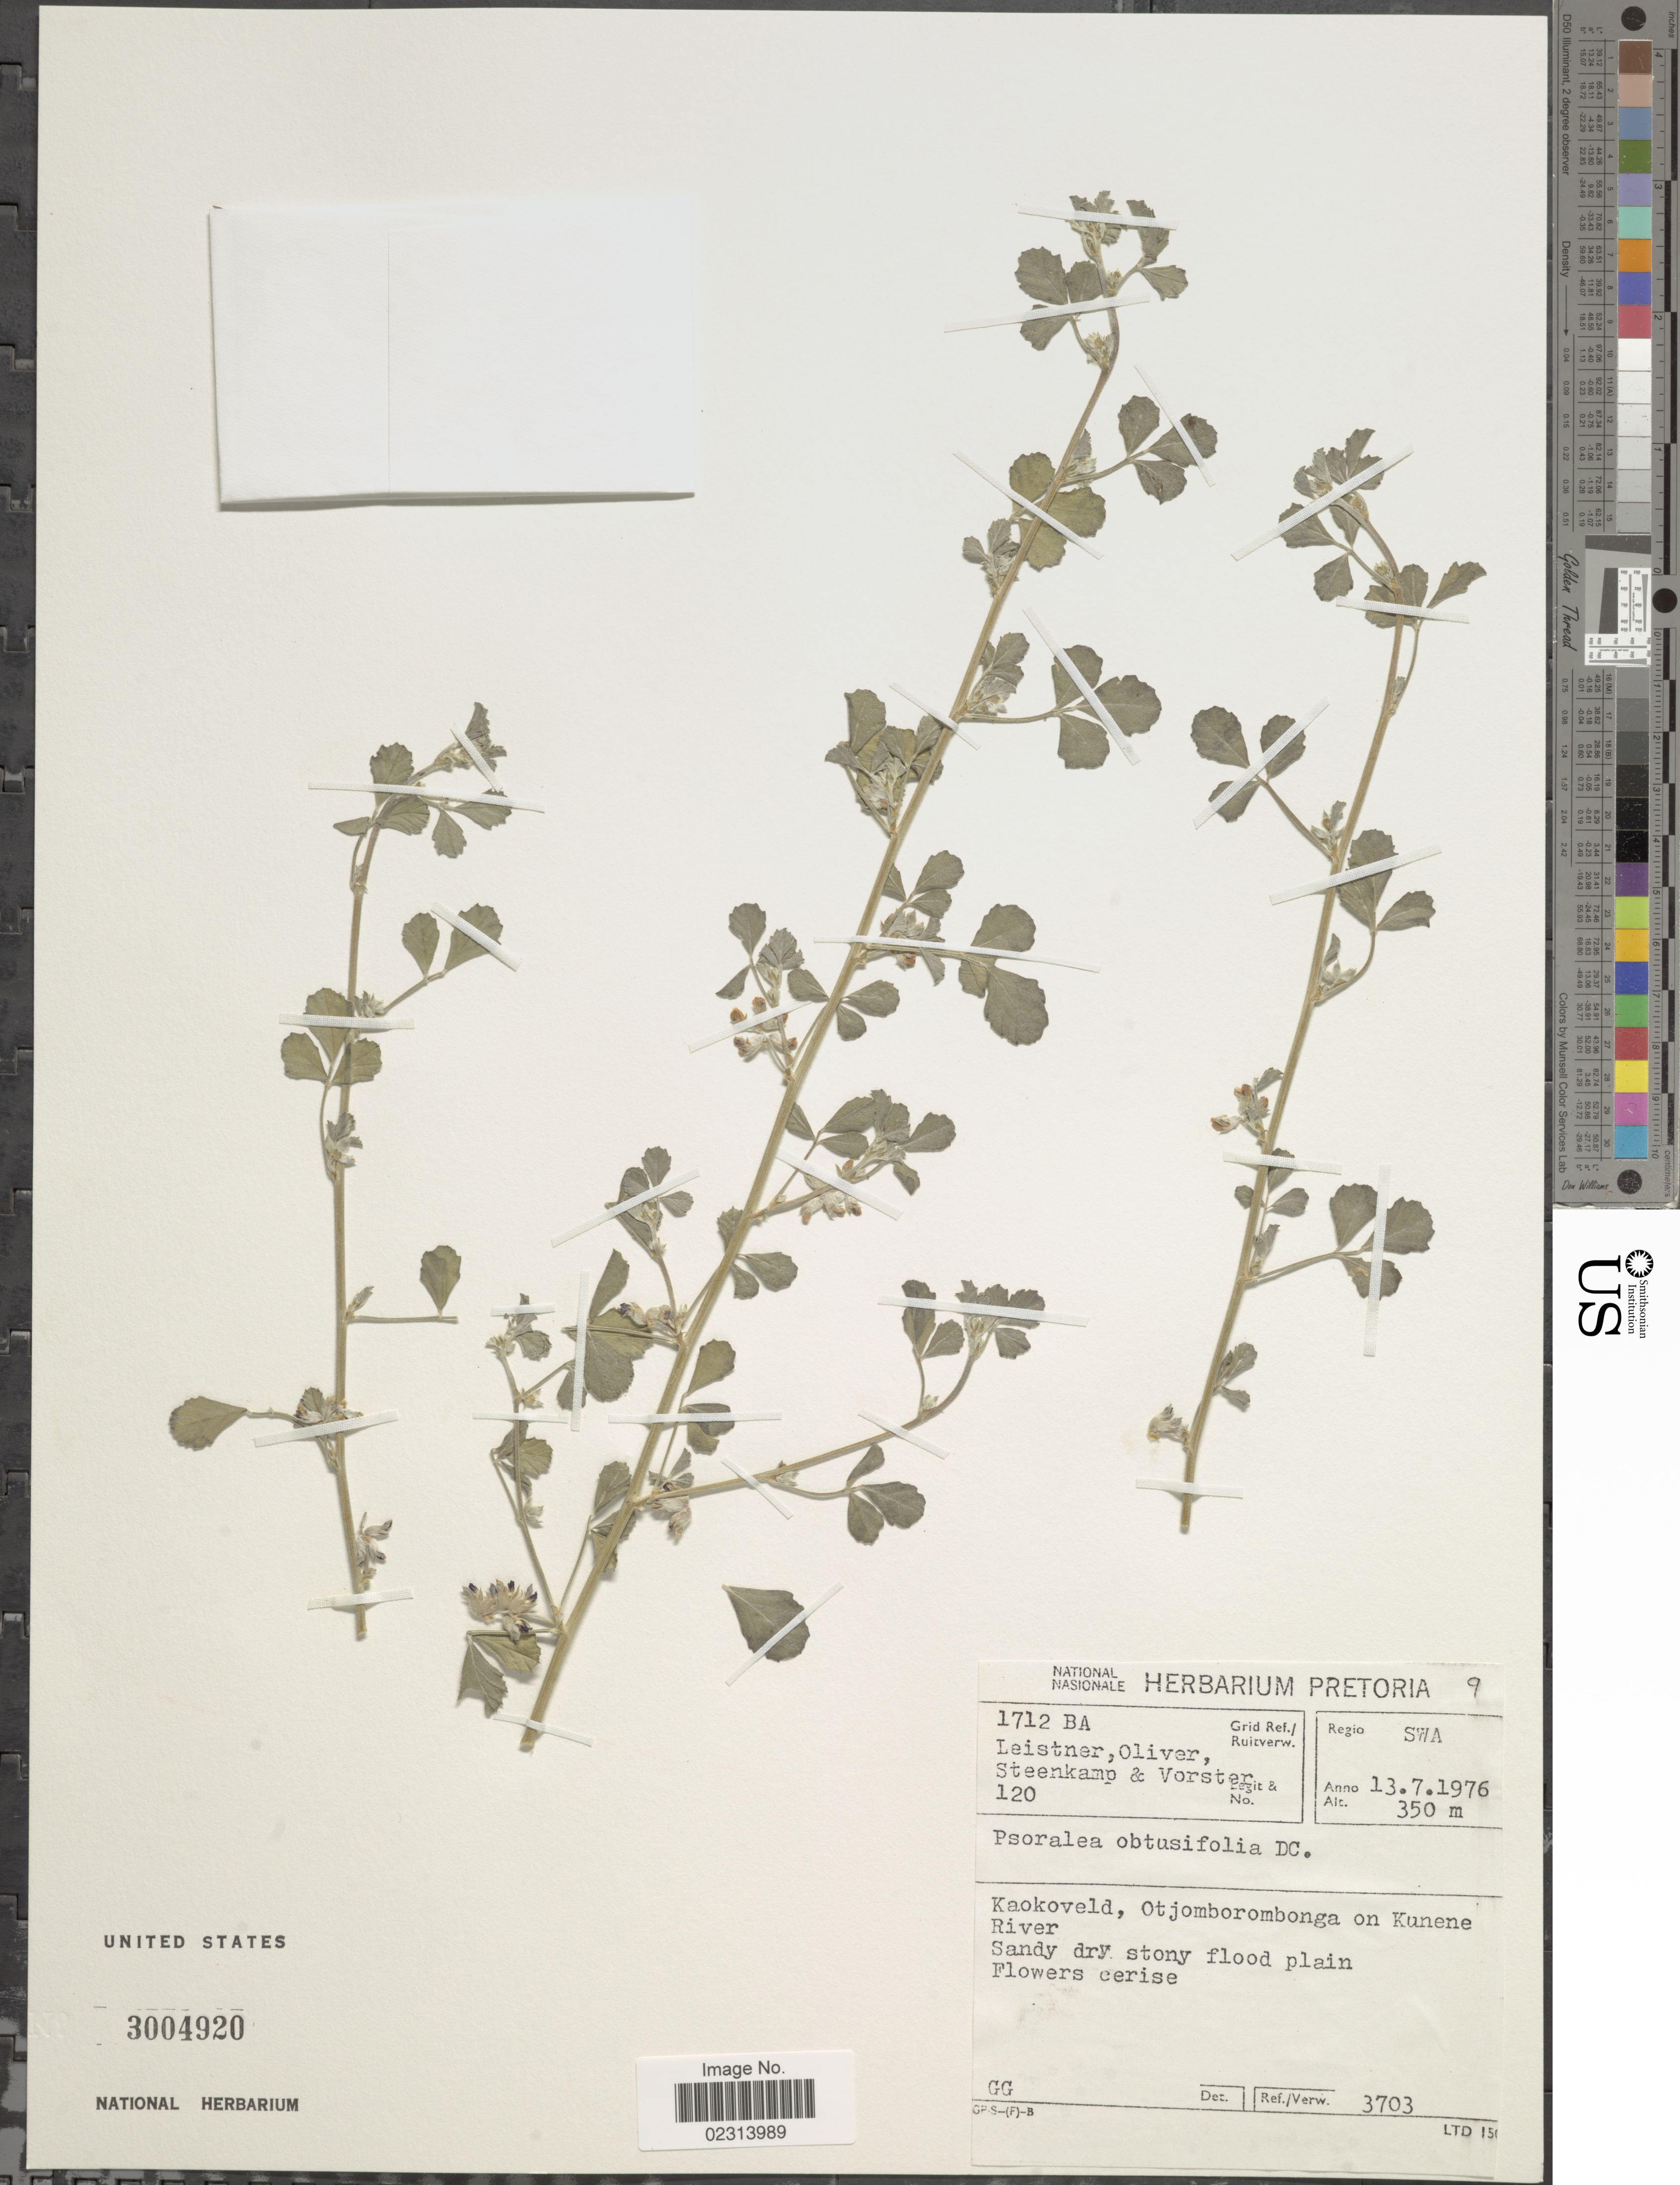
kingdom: Plantae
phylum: Tracheophyta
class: Magnoliopsida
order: Fabales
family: Fabaceae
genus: Cullen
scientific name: Cullen tomentosum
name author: (Thunb.) J.W. Grimes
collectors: Leistner, Oliver, --, -- Steenkamp & -. Vorster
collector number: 120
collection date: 1976-07-13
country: Namibia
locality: Regio Swa, 1712 BA Grid Ref/ Ruitverw. Kaokoveld, Otjomborombongo on Kuene River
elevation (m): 350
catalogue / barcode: US 3004920